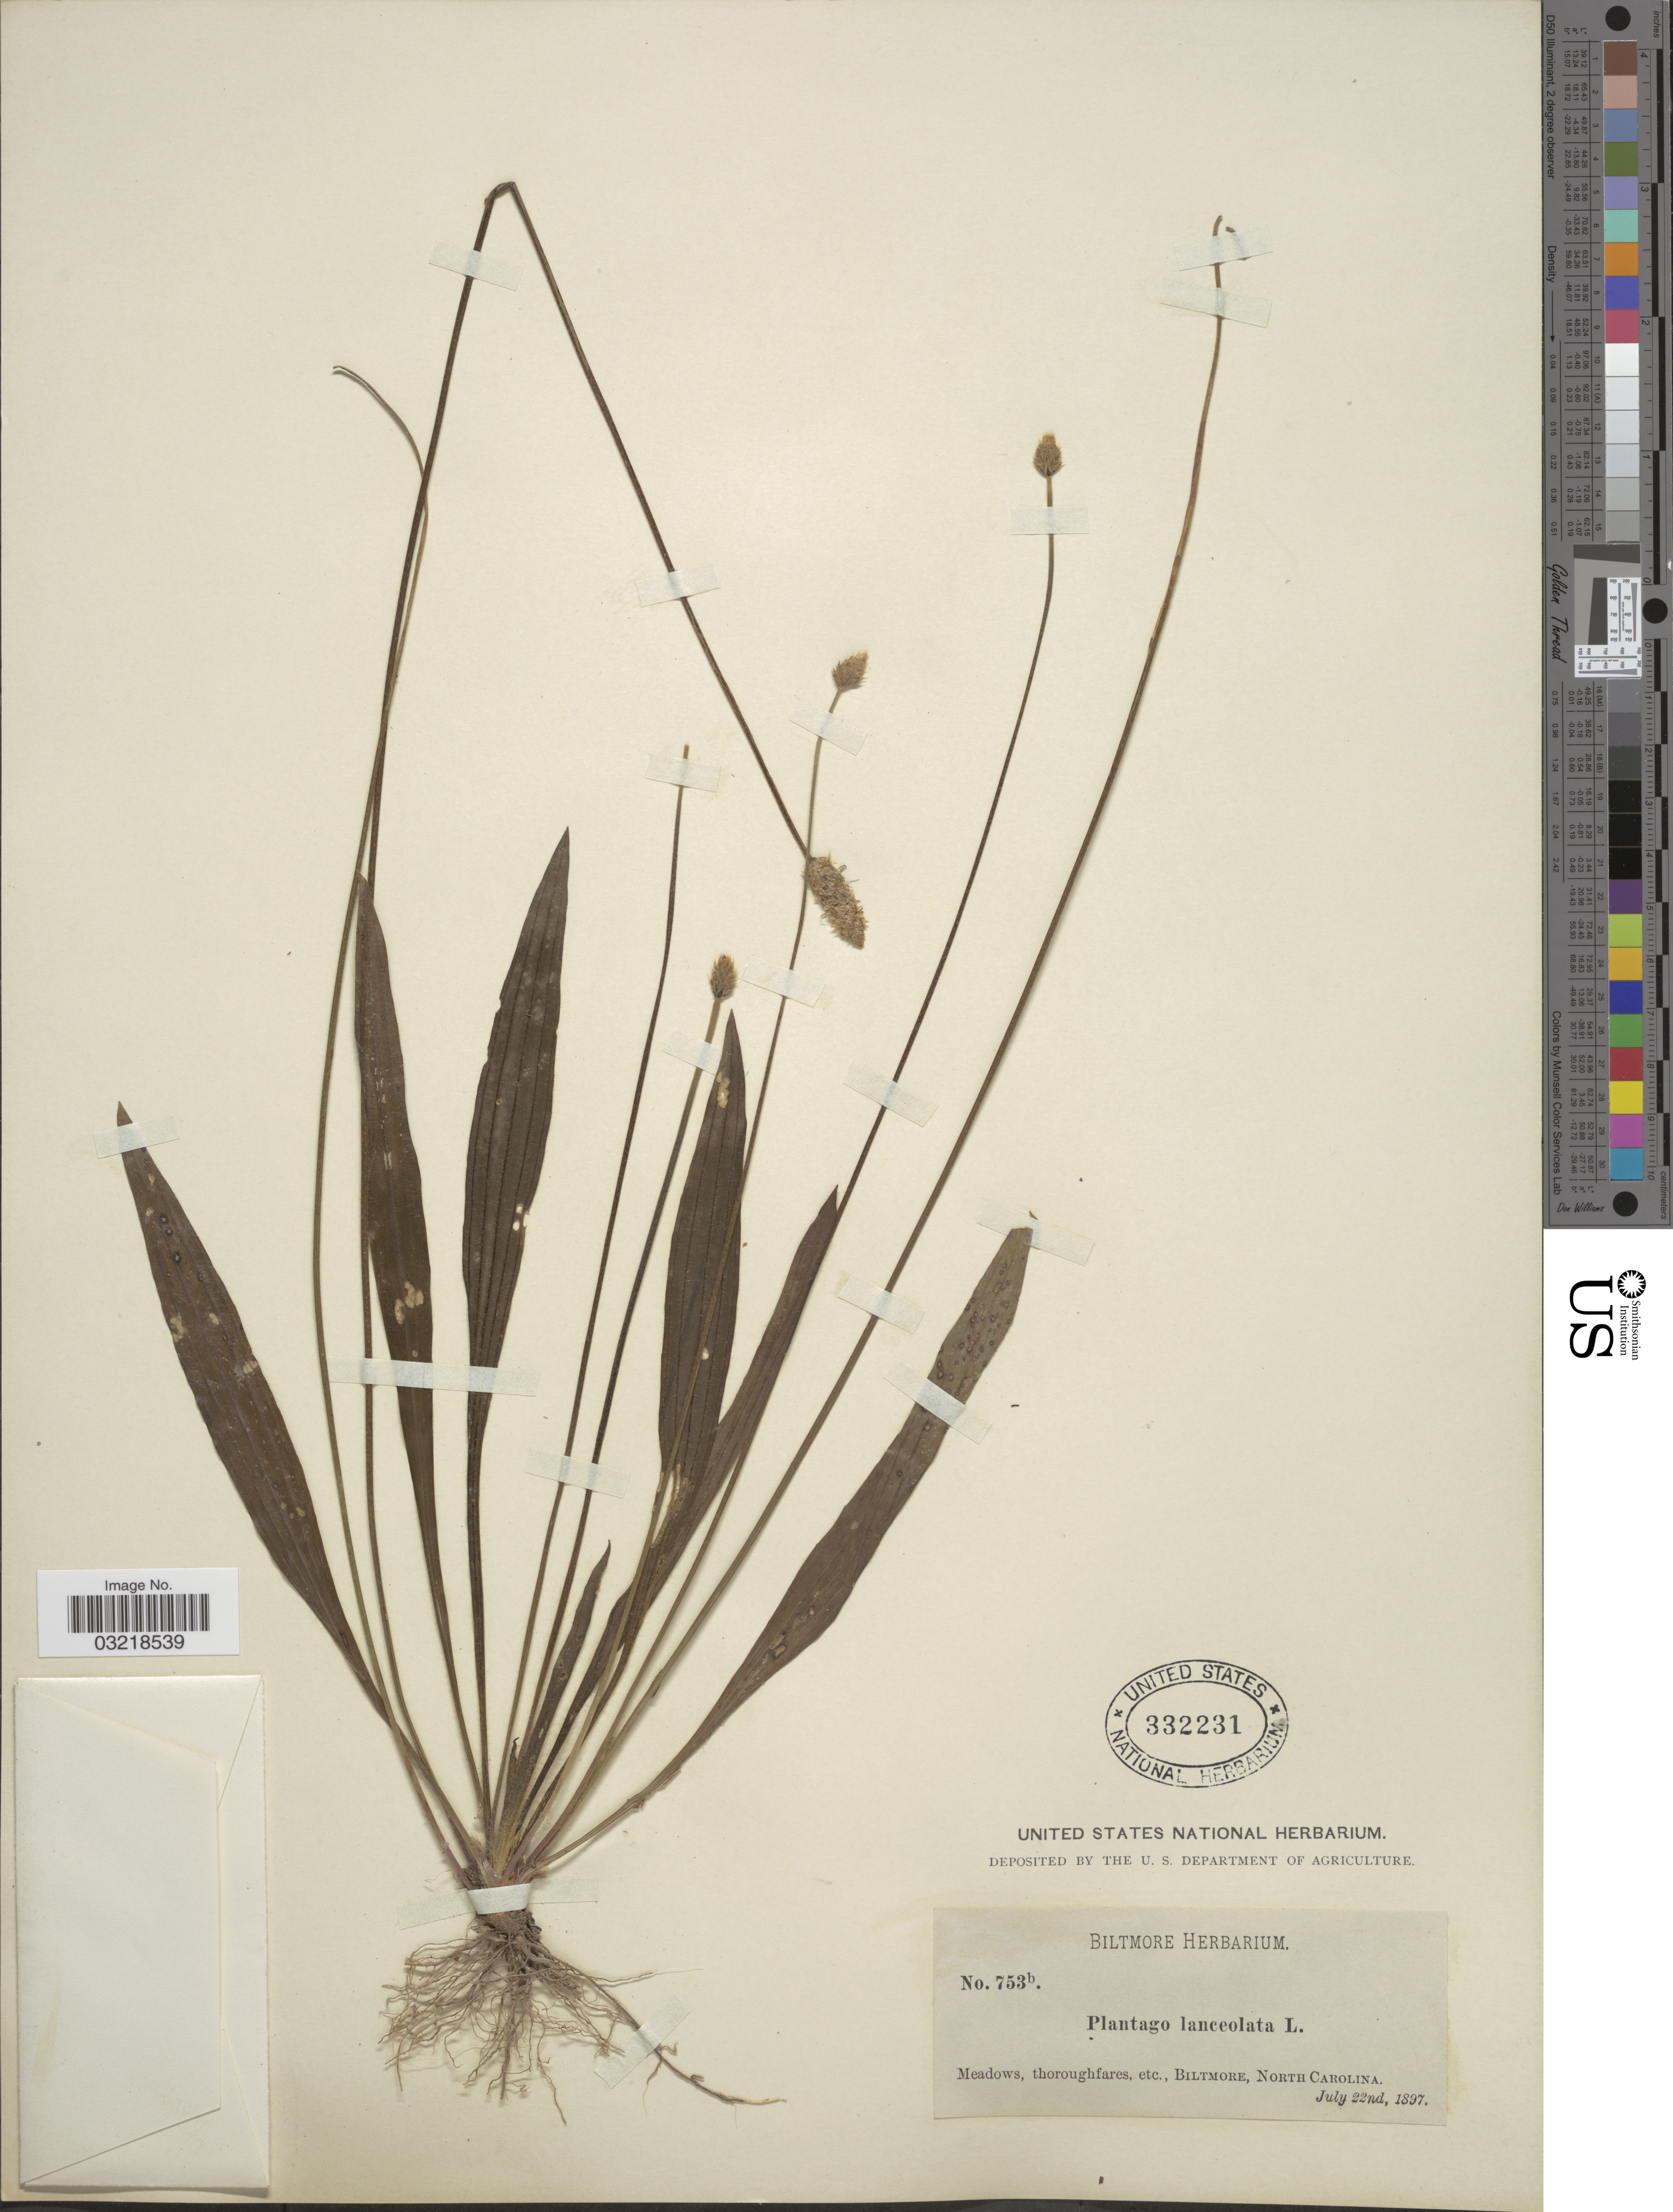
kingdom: Plantae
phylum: Tracheophyta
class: Magnoliopsida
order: Lamiales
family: Plantaginaceae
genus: Plantago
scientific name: Plantago lanceolata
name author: L.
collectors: ex herb. Biltmore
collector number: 753b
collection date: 1897-07-22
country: United States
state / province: North Carolina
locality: Biltmore.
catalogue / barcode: US 332231